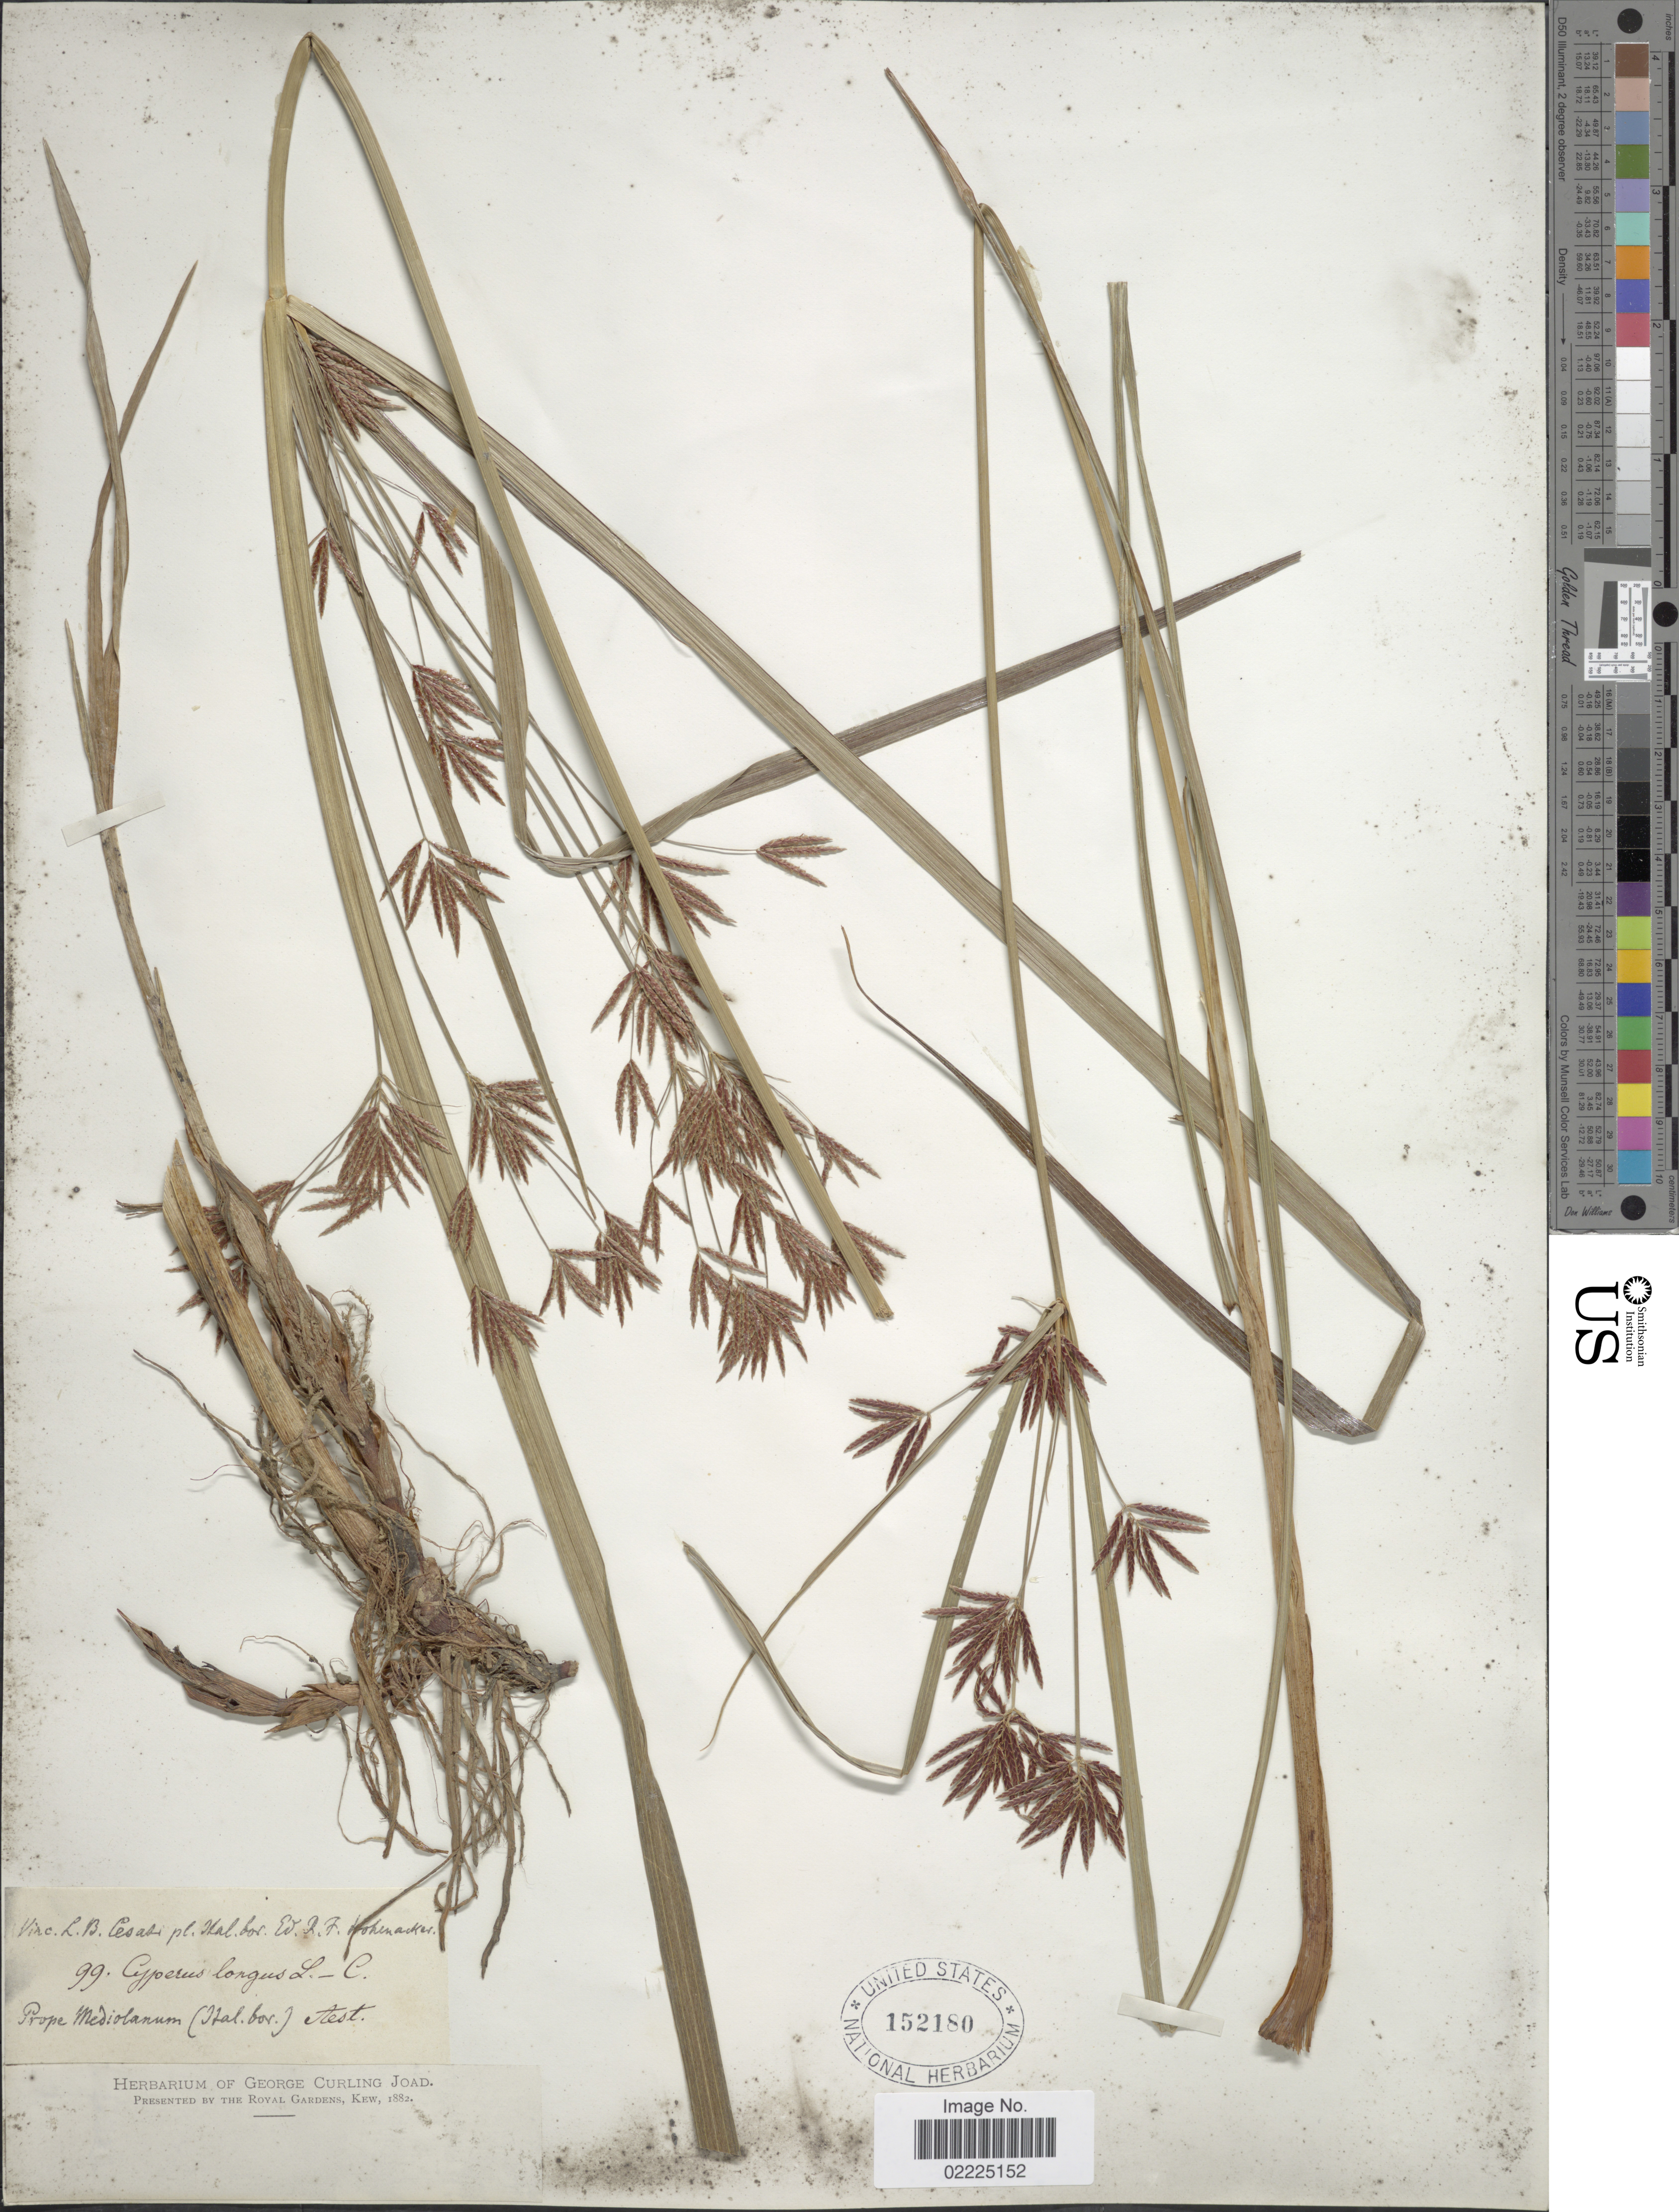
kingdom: Plantae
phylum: Tracheophyta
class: Liliopsida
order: Poales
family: Cyperaceae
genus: Cyperus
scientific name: Cyperus longus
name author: L.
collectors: R. F. Hohenacker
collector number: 99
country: Italy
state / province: Lombardy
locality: Prope Mediolannum (Ital. bor) Aest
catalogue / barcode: US 152180